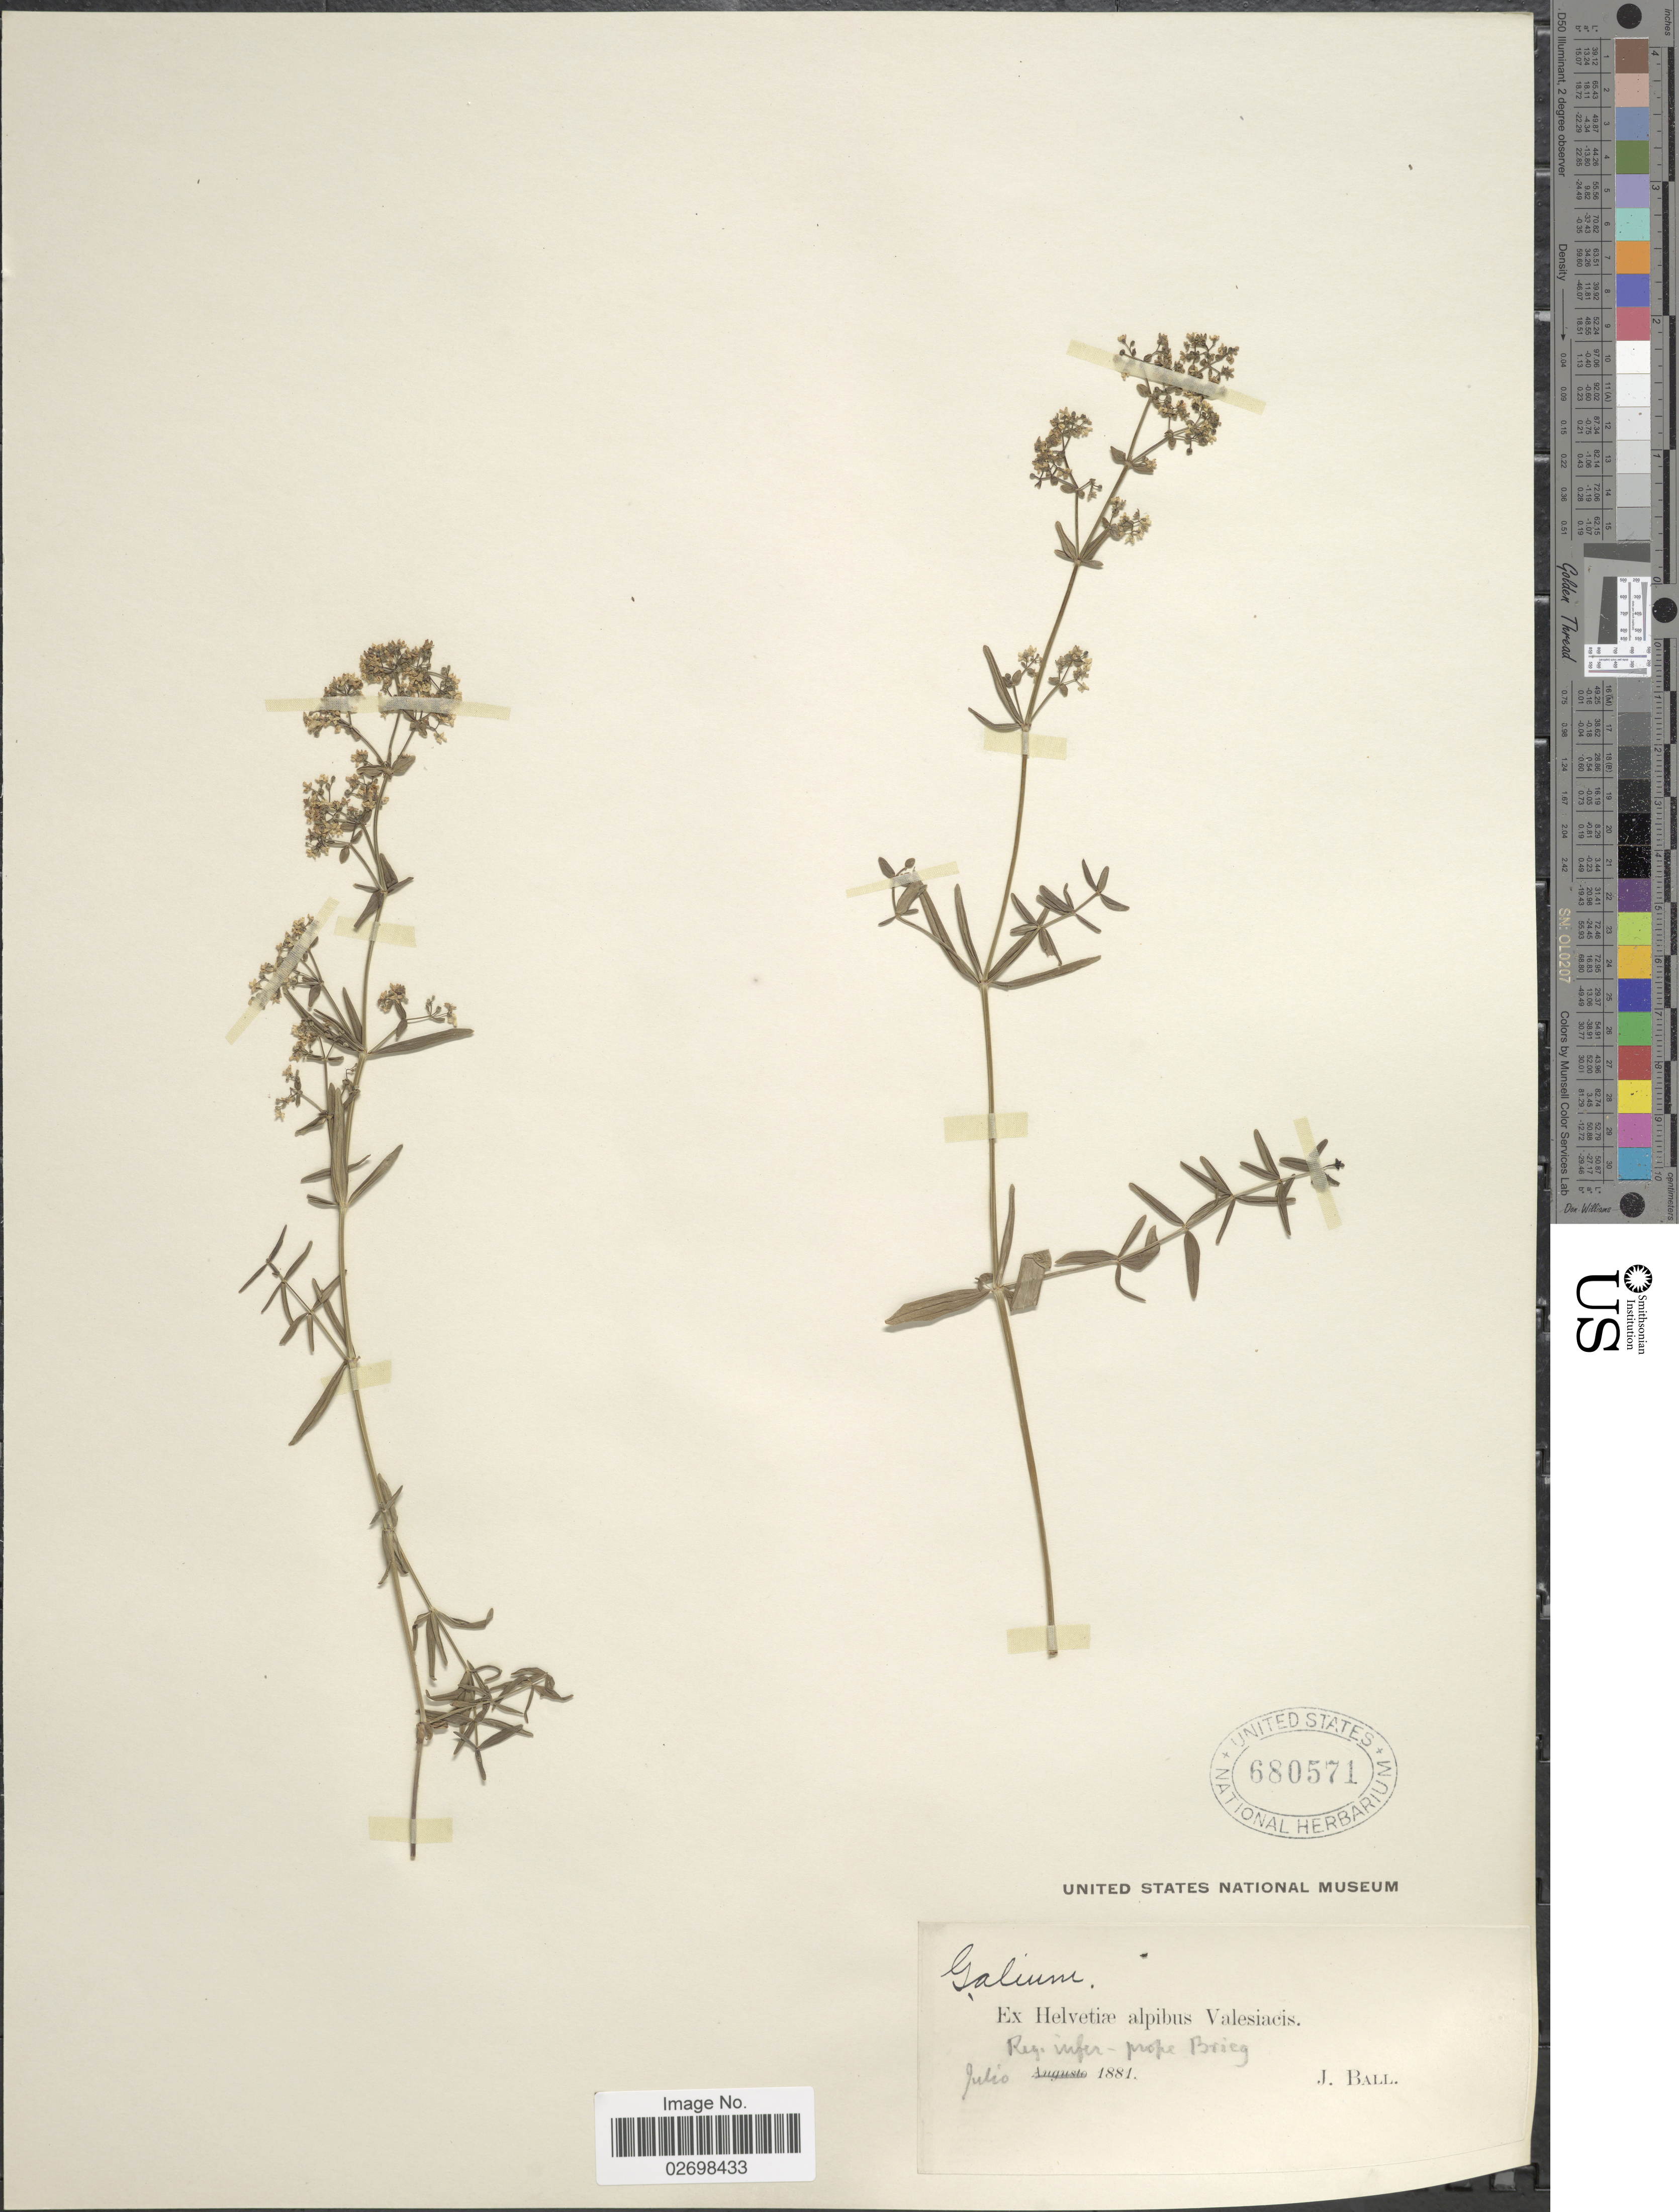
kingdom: Plantae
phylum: Tracheophyta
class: Magnoliopsida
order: Gentianales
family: Rubiaceae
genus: Galium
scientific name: Galium sp.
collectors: J. Ball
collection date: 1881-07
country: Switzerland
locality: Helvetiæ alpibus Valesiacis. Reg. infer - prope Brieg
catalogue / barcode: US 680571